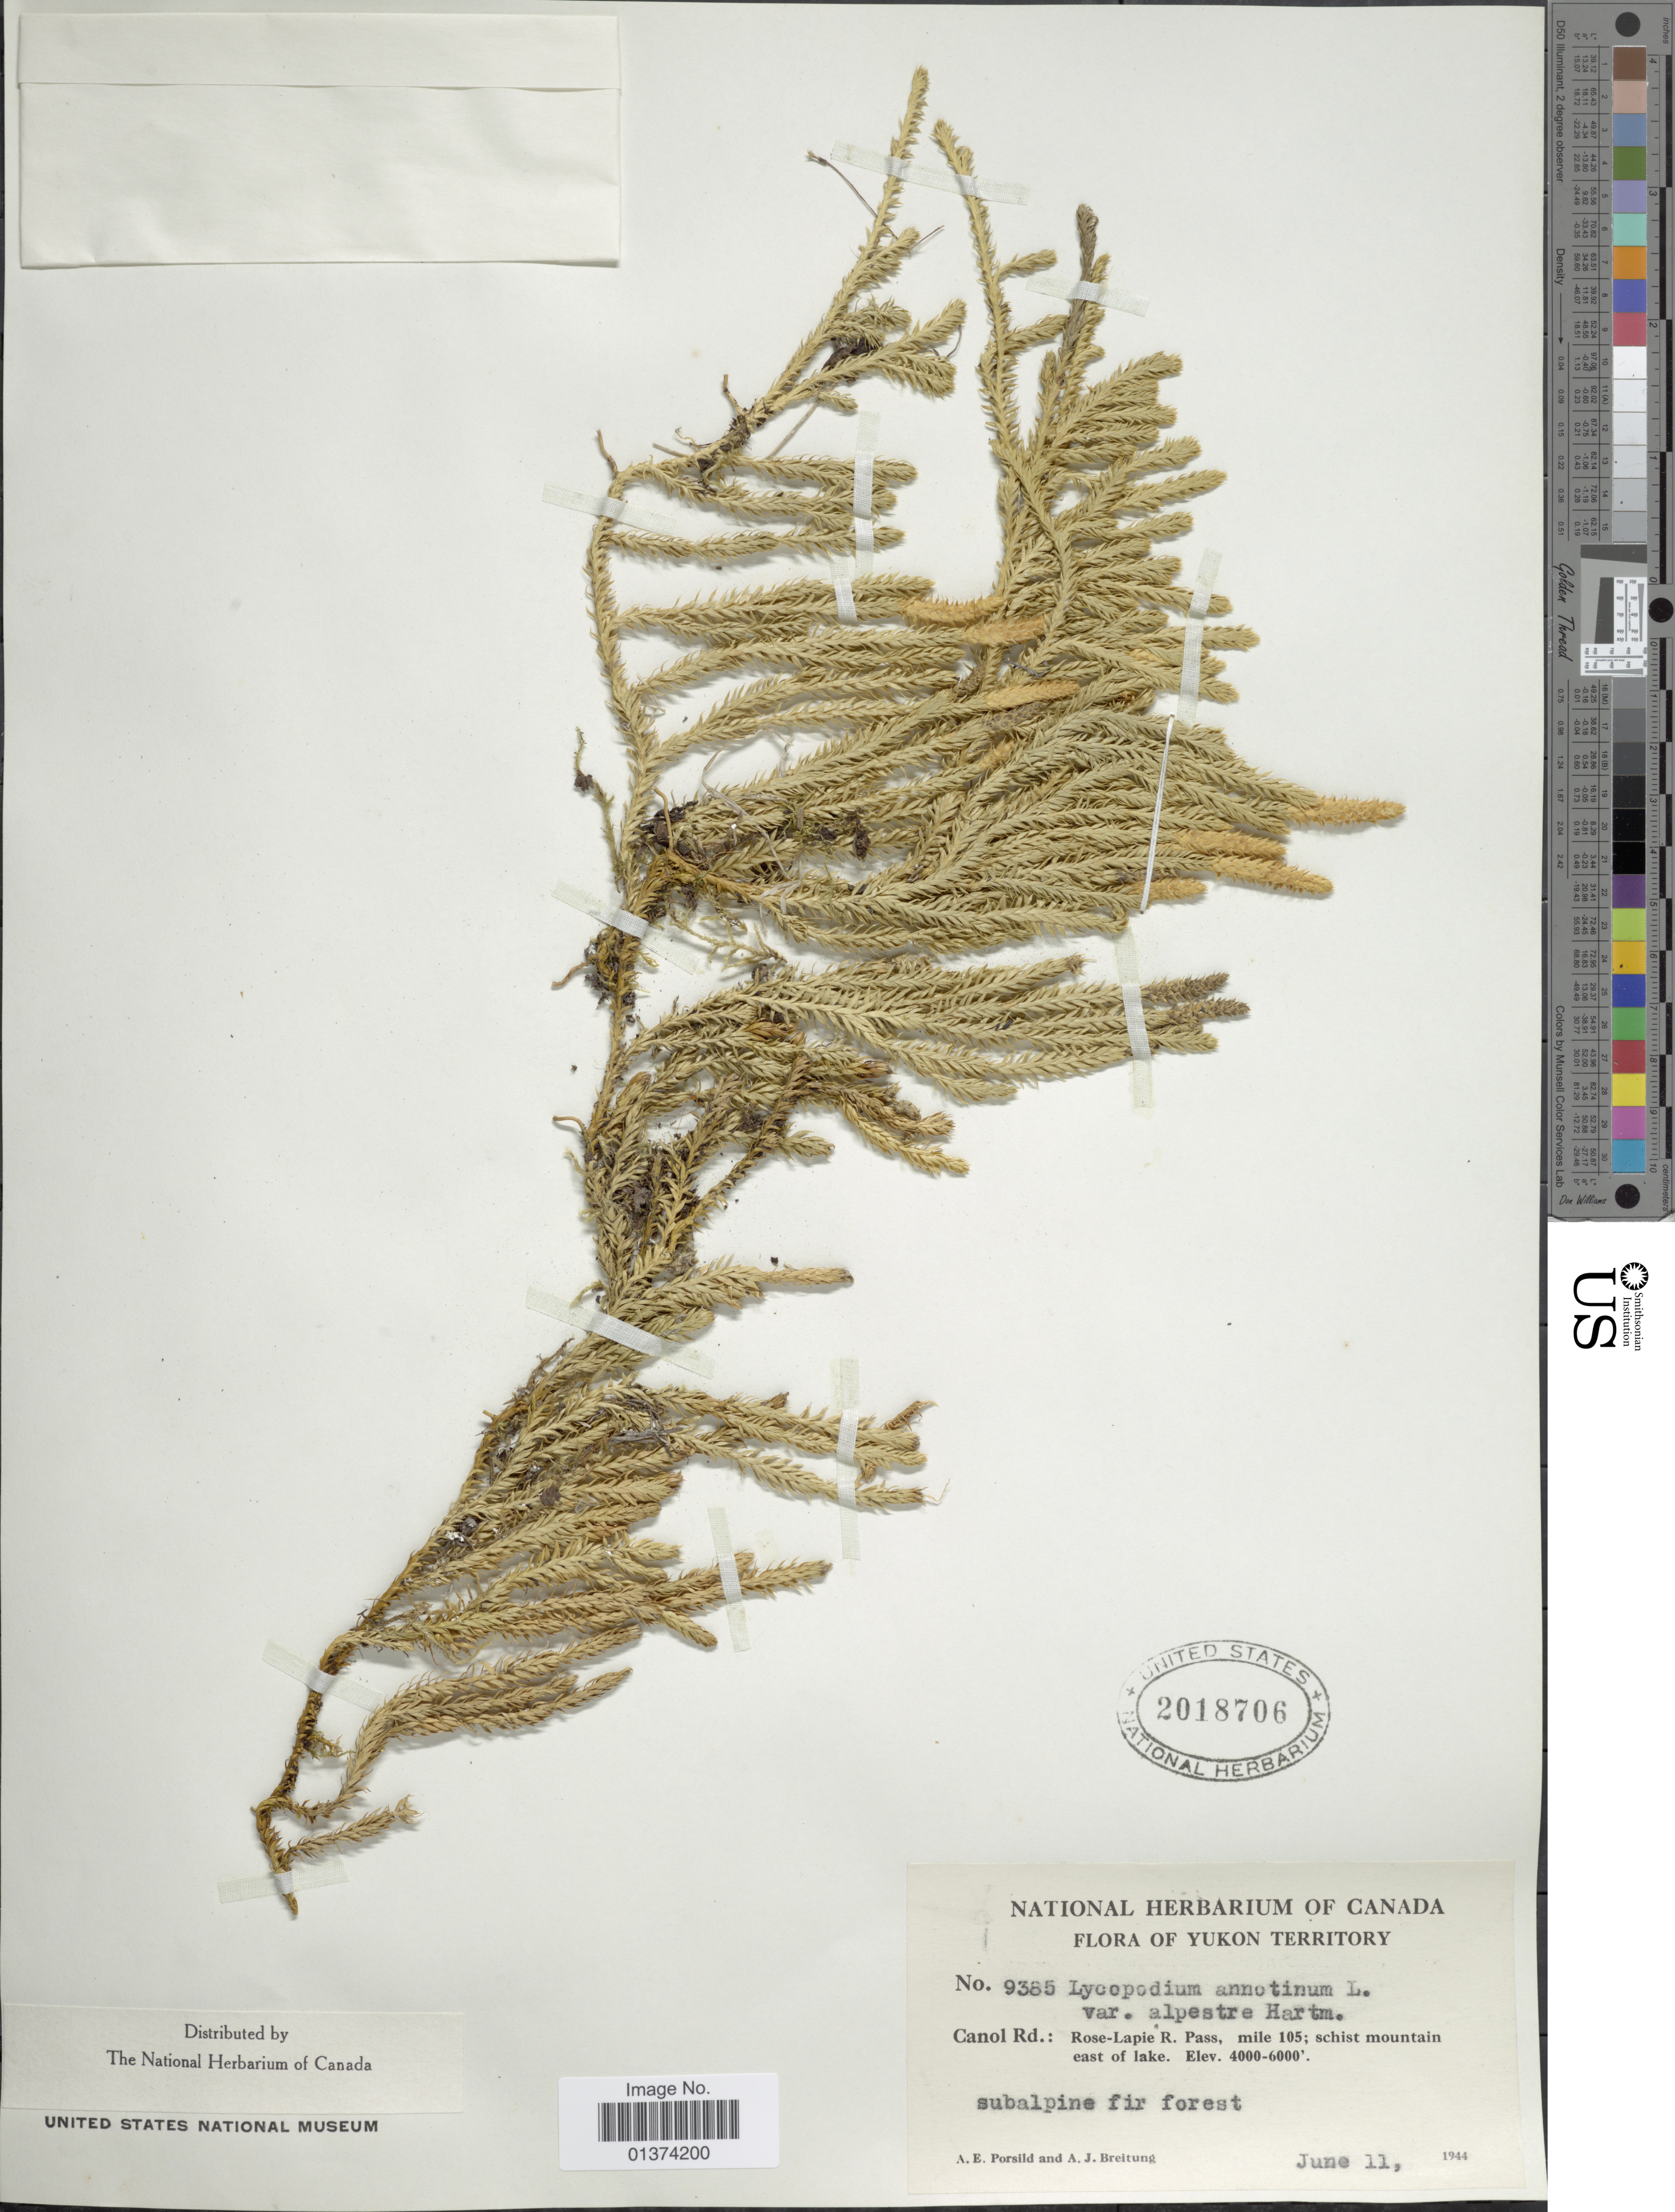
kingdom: Plantae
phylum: Tracheophyta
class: Lycopodiopsida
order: Lycopodiales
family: Lycopodiaceae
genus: Spinulum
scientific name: Spinulum annotinum subsp. annotinum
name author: (L.) A. Haines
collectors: A. E. Porsild & A. Breitung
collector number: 9385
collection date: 1944-06-11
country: Canada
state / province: Yukon Territory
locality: Canol Rd: Rose-Lapie R.pass. schist mountain east of lake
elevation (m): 1219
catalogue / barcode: US 2018706